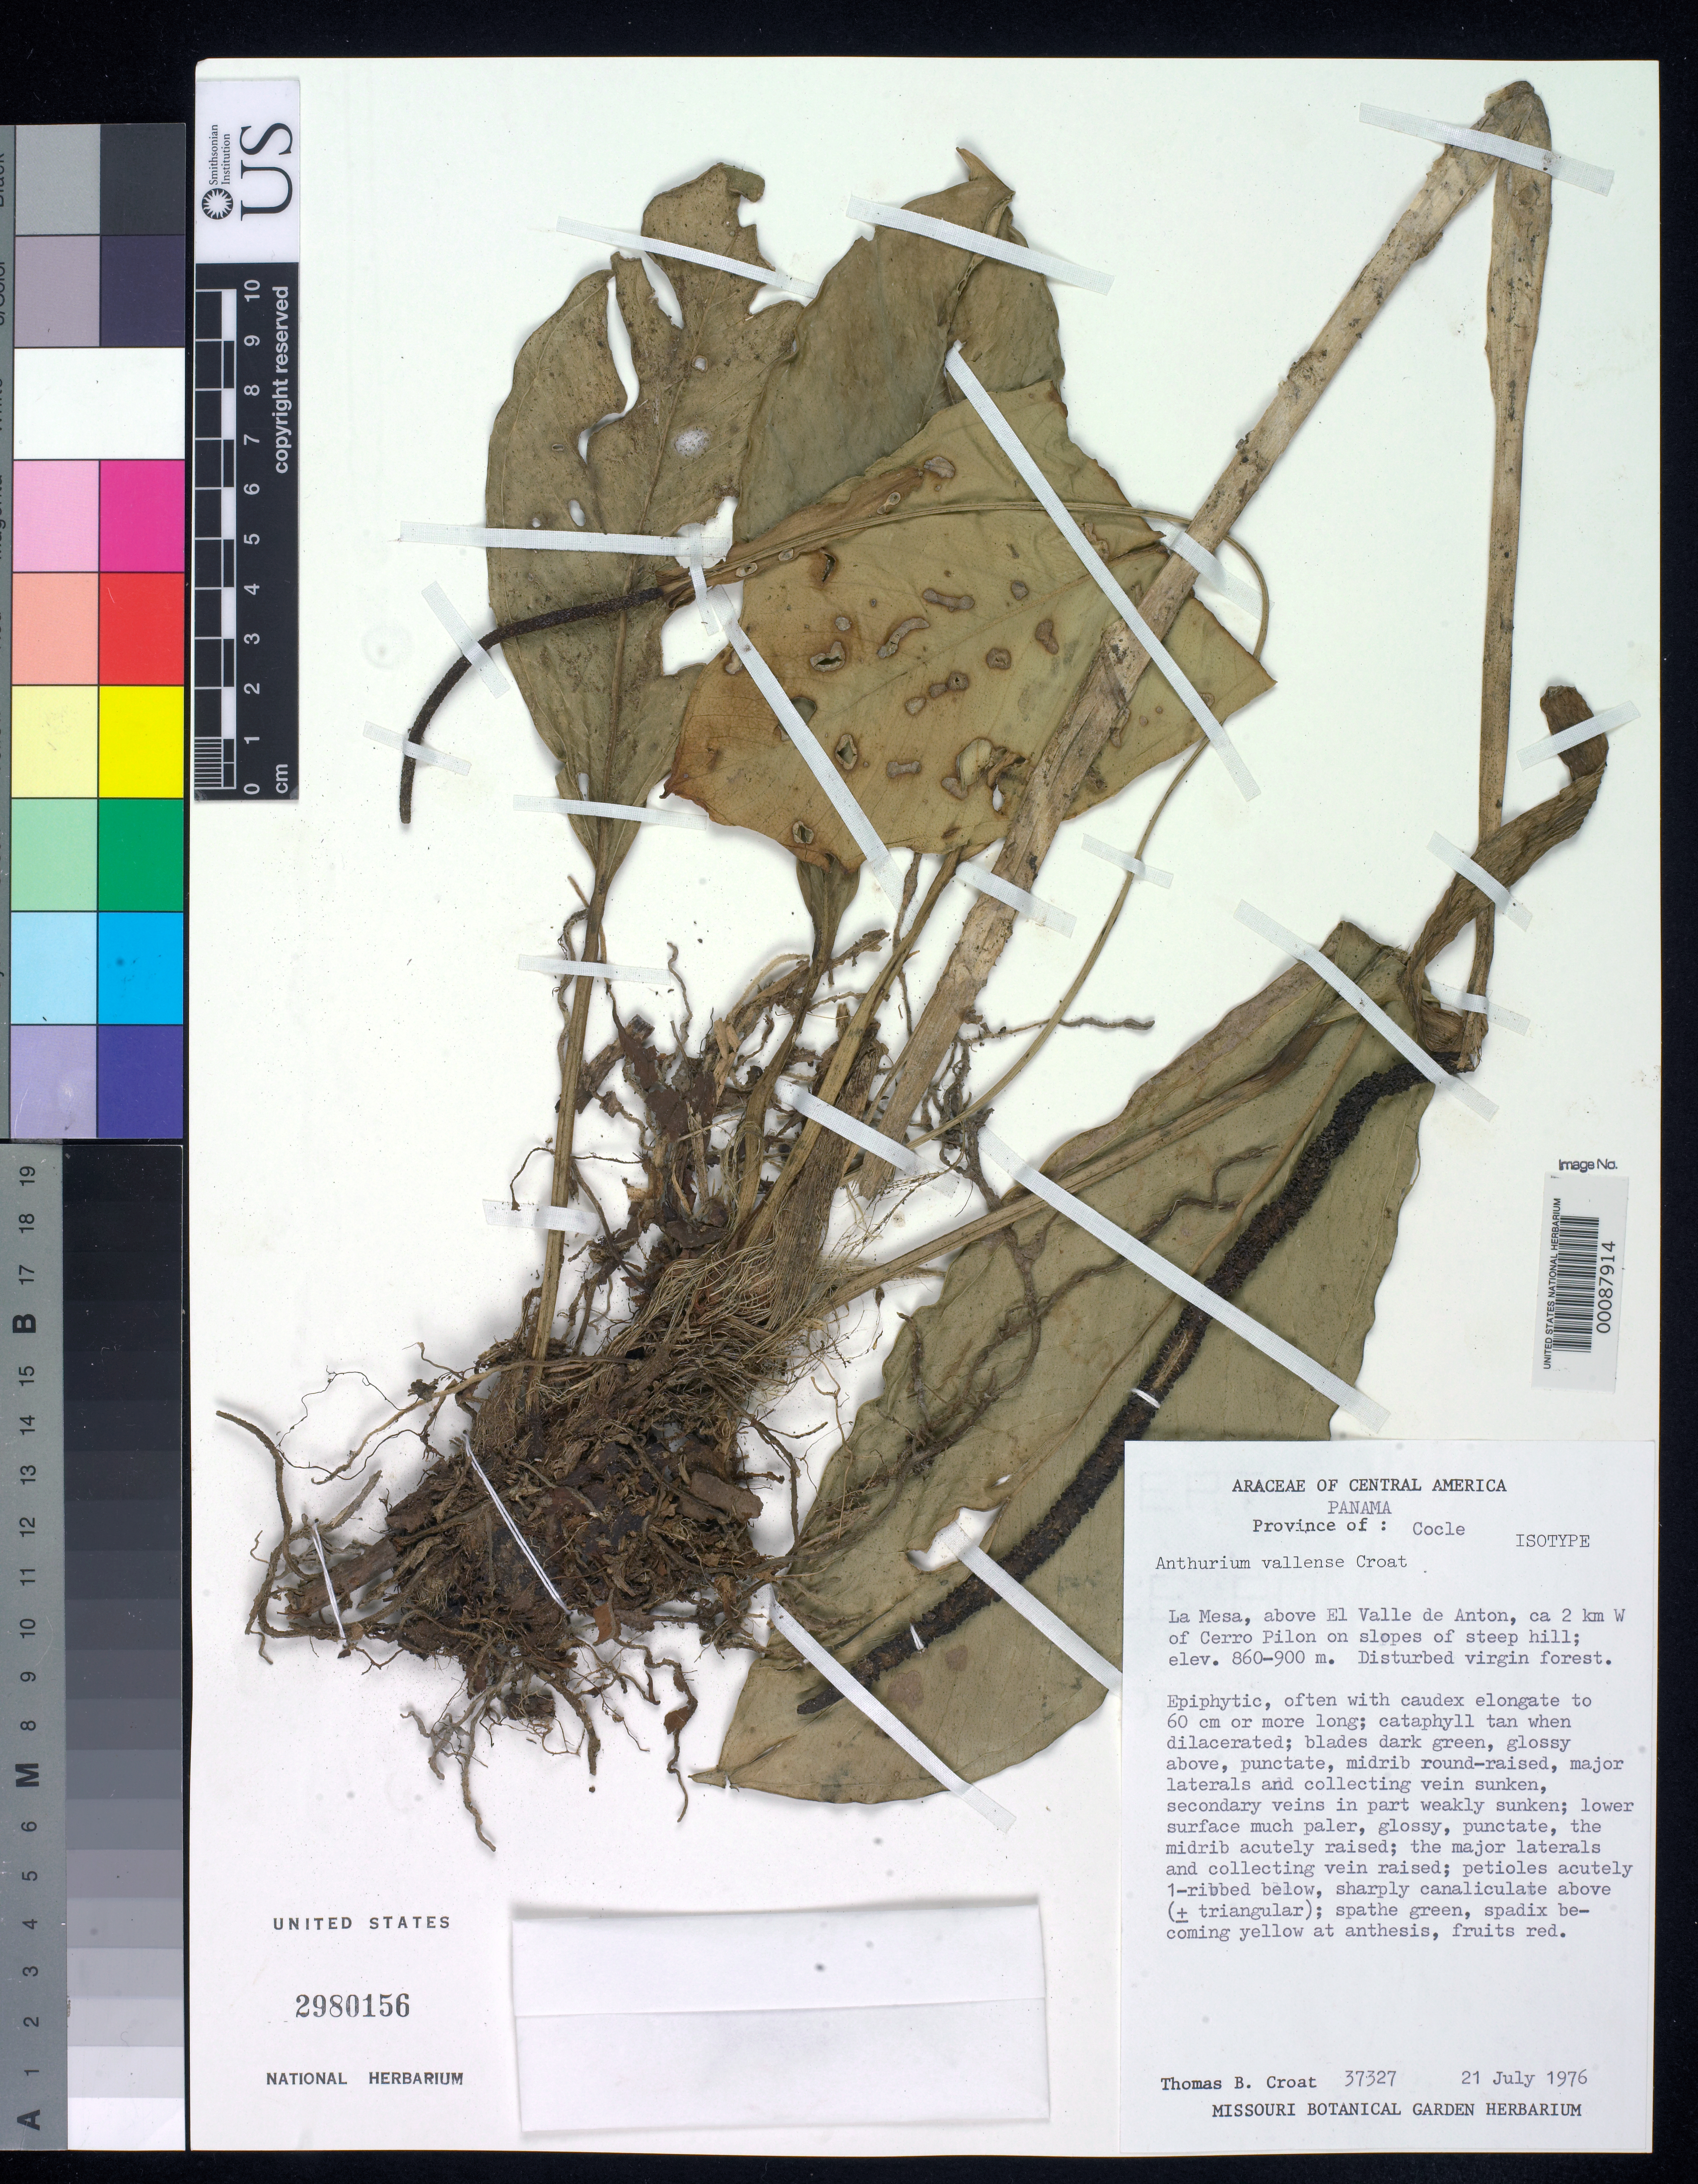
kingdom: Plantae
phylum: Tracheophyta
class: Liliopsida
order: Alismatales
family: Araceae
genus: Anthurium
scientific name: Anthurium vallense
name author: Croat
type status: Isotype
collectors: T. B. Croat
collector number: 37327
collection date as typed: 21 Jul 1976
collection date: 1976-07-21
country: Panama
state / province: Coclé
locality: La Mesa, above El Valle De Anton, 2 km W ofCerro Pilon.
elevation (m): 860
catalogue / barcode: US 2980156